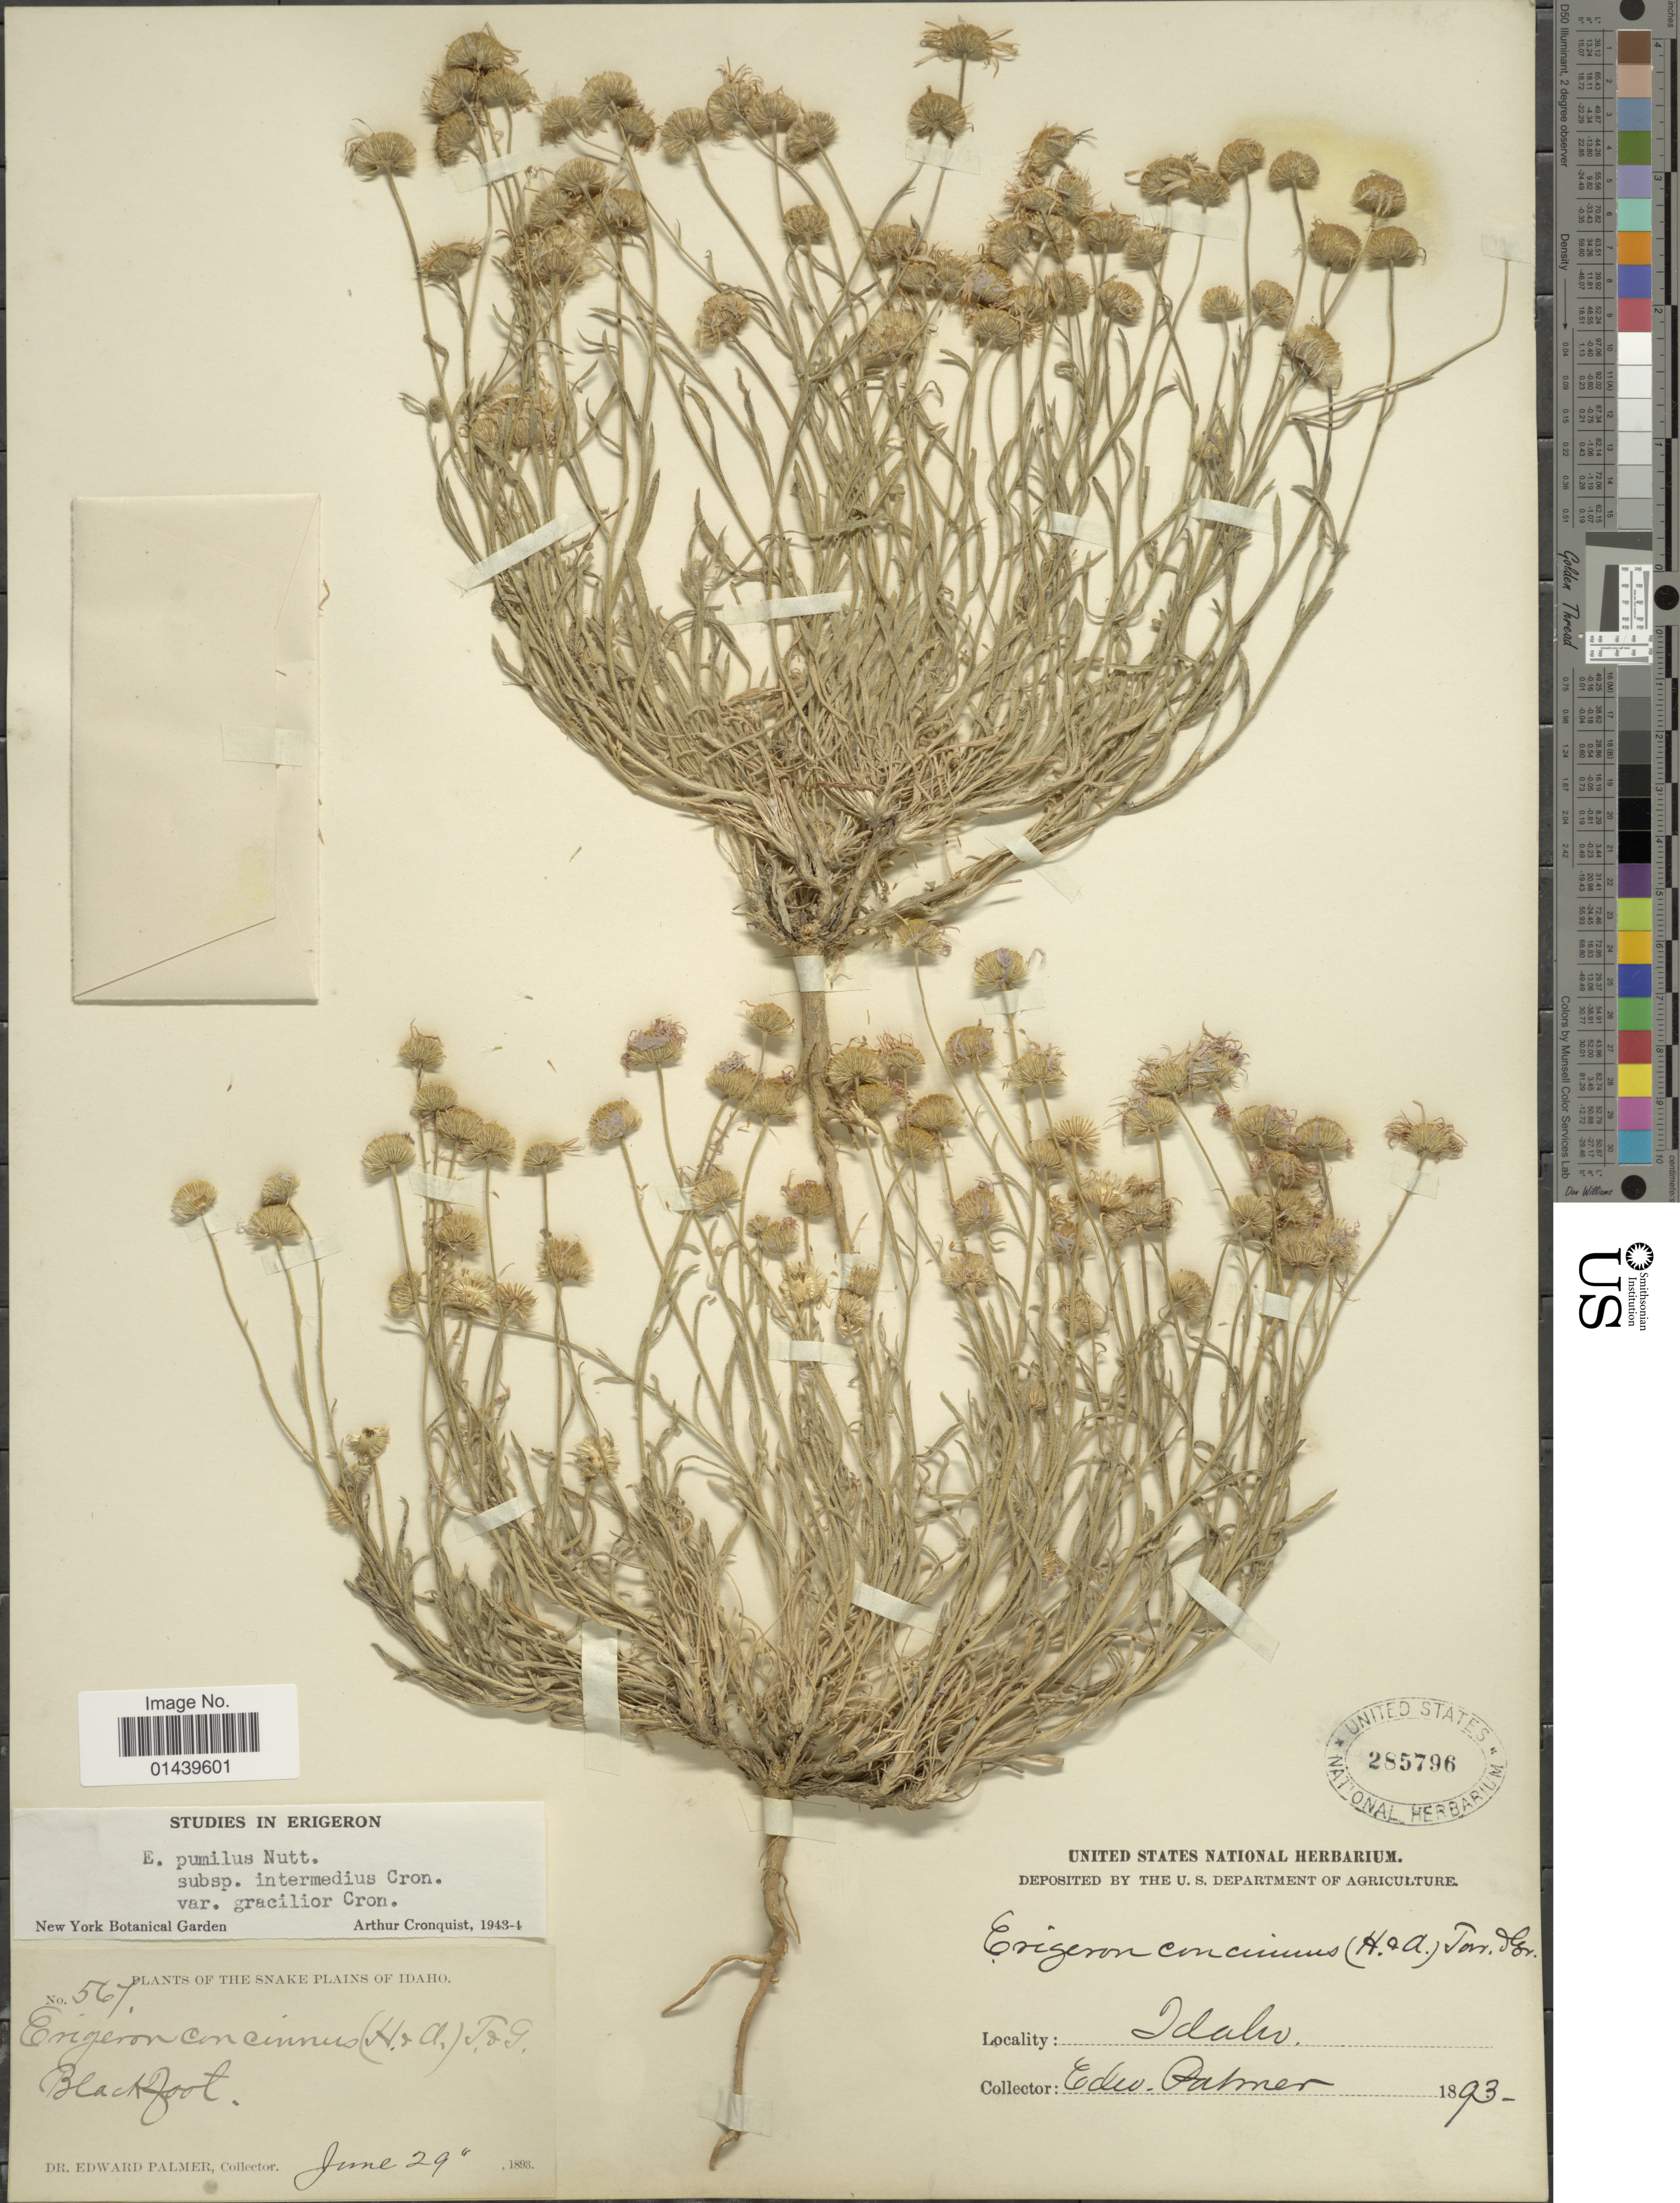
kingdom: Plantae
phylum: Tracheophyta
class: Magnoliopsida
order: Asterales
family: Asteraceae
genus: Erigeron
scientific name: Erigeron pumilus subsp. intermedius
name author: Cronq.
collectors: E. Palmer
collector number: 567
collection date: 1893-06-29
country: United States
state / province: Idaho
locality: The Snake Plains of Idaho. Blackfoot.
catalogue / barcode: US 285796